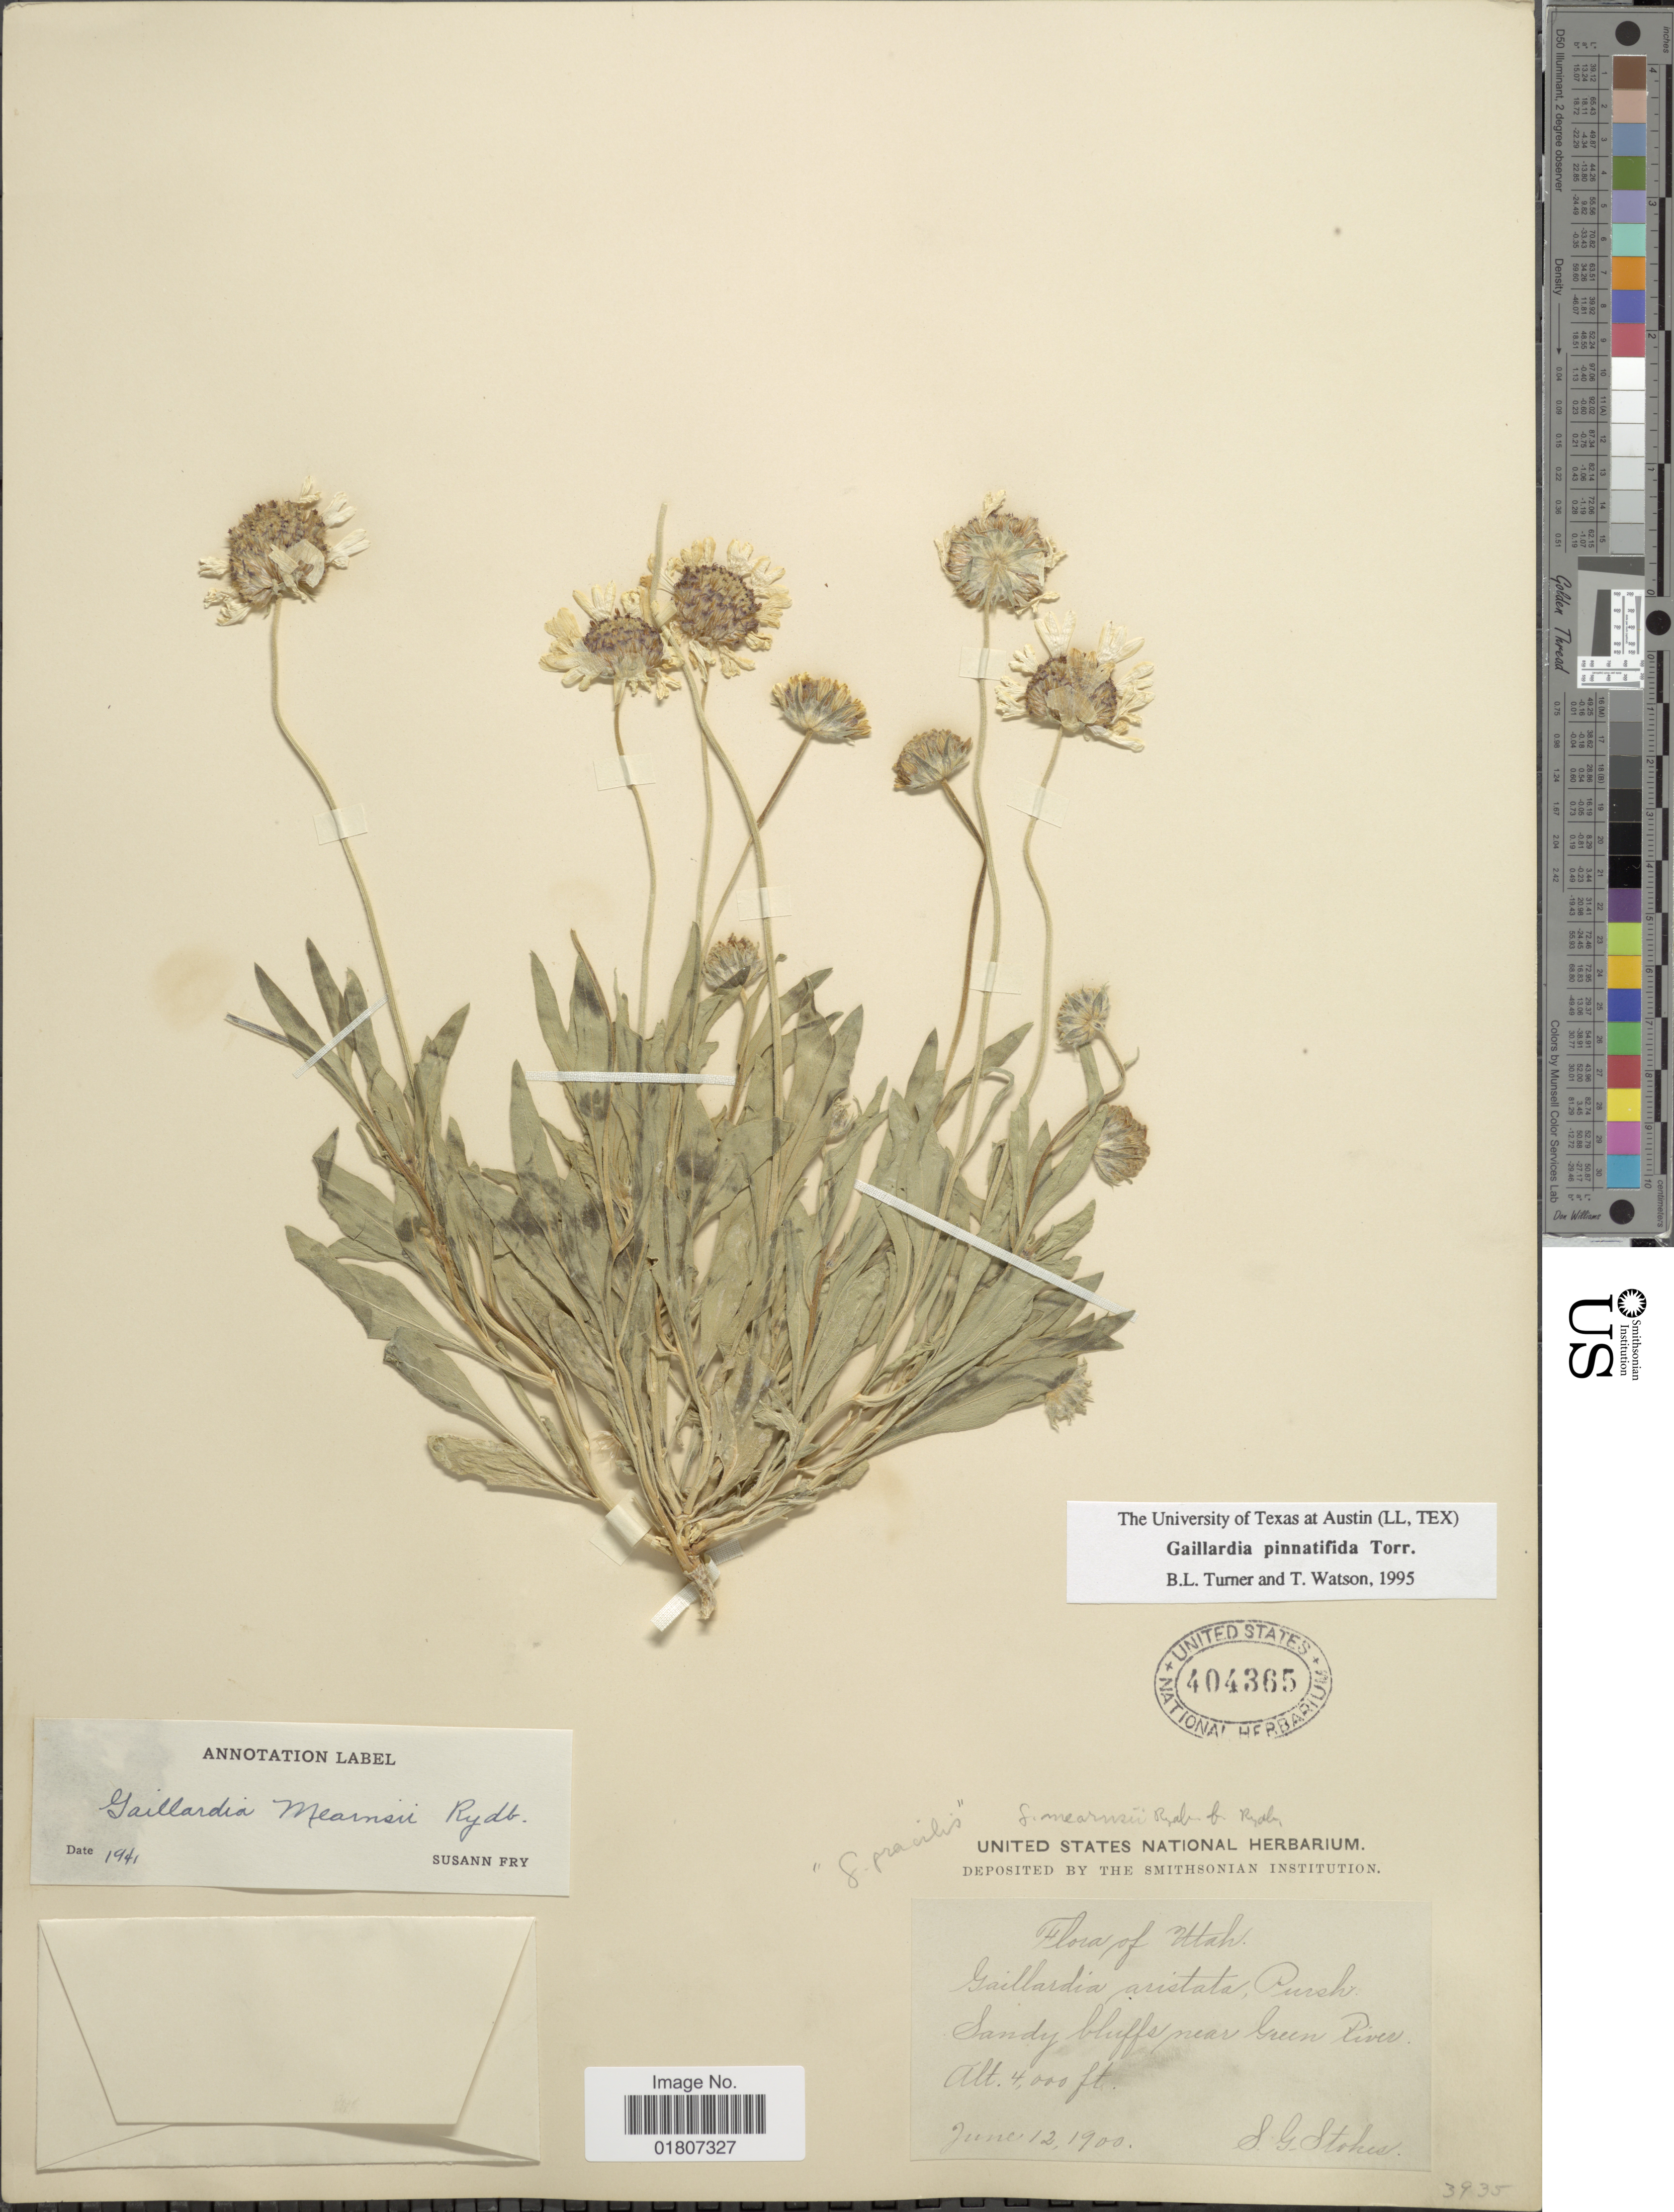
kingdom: Plantae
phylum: Tracheophyta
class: Magnoliopsida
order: Asterales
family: Asteraceae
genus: Gaillardia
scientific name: Gaillardia pinnatifida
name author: Torr.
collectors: S. G. Stokes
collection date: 1900-06-12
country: United States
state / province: Utah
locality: Near Green River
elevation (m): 1219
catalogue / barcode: US 404365